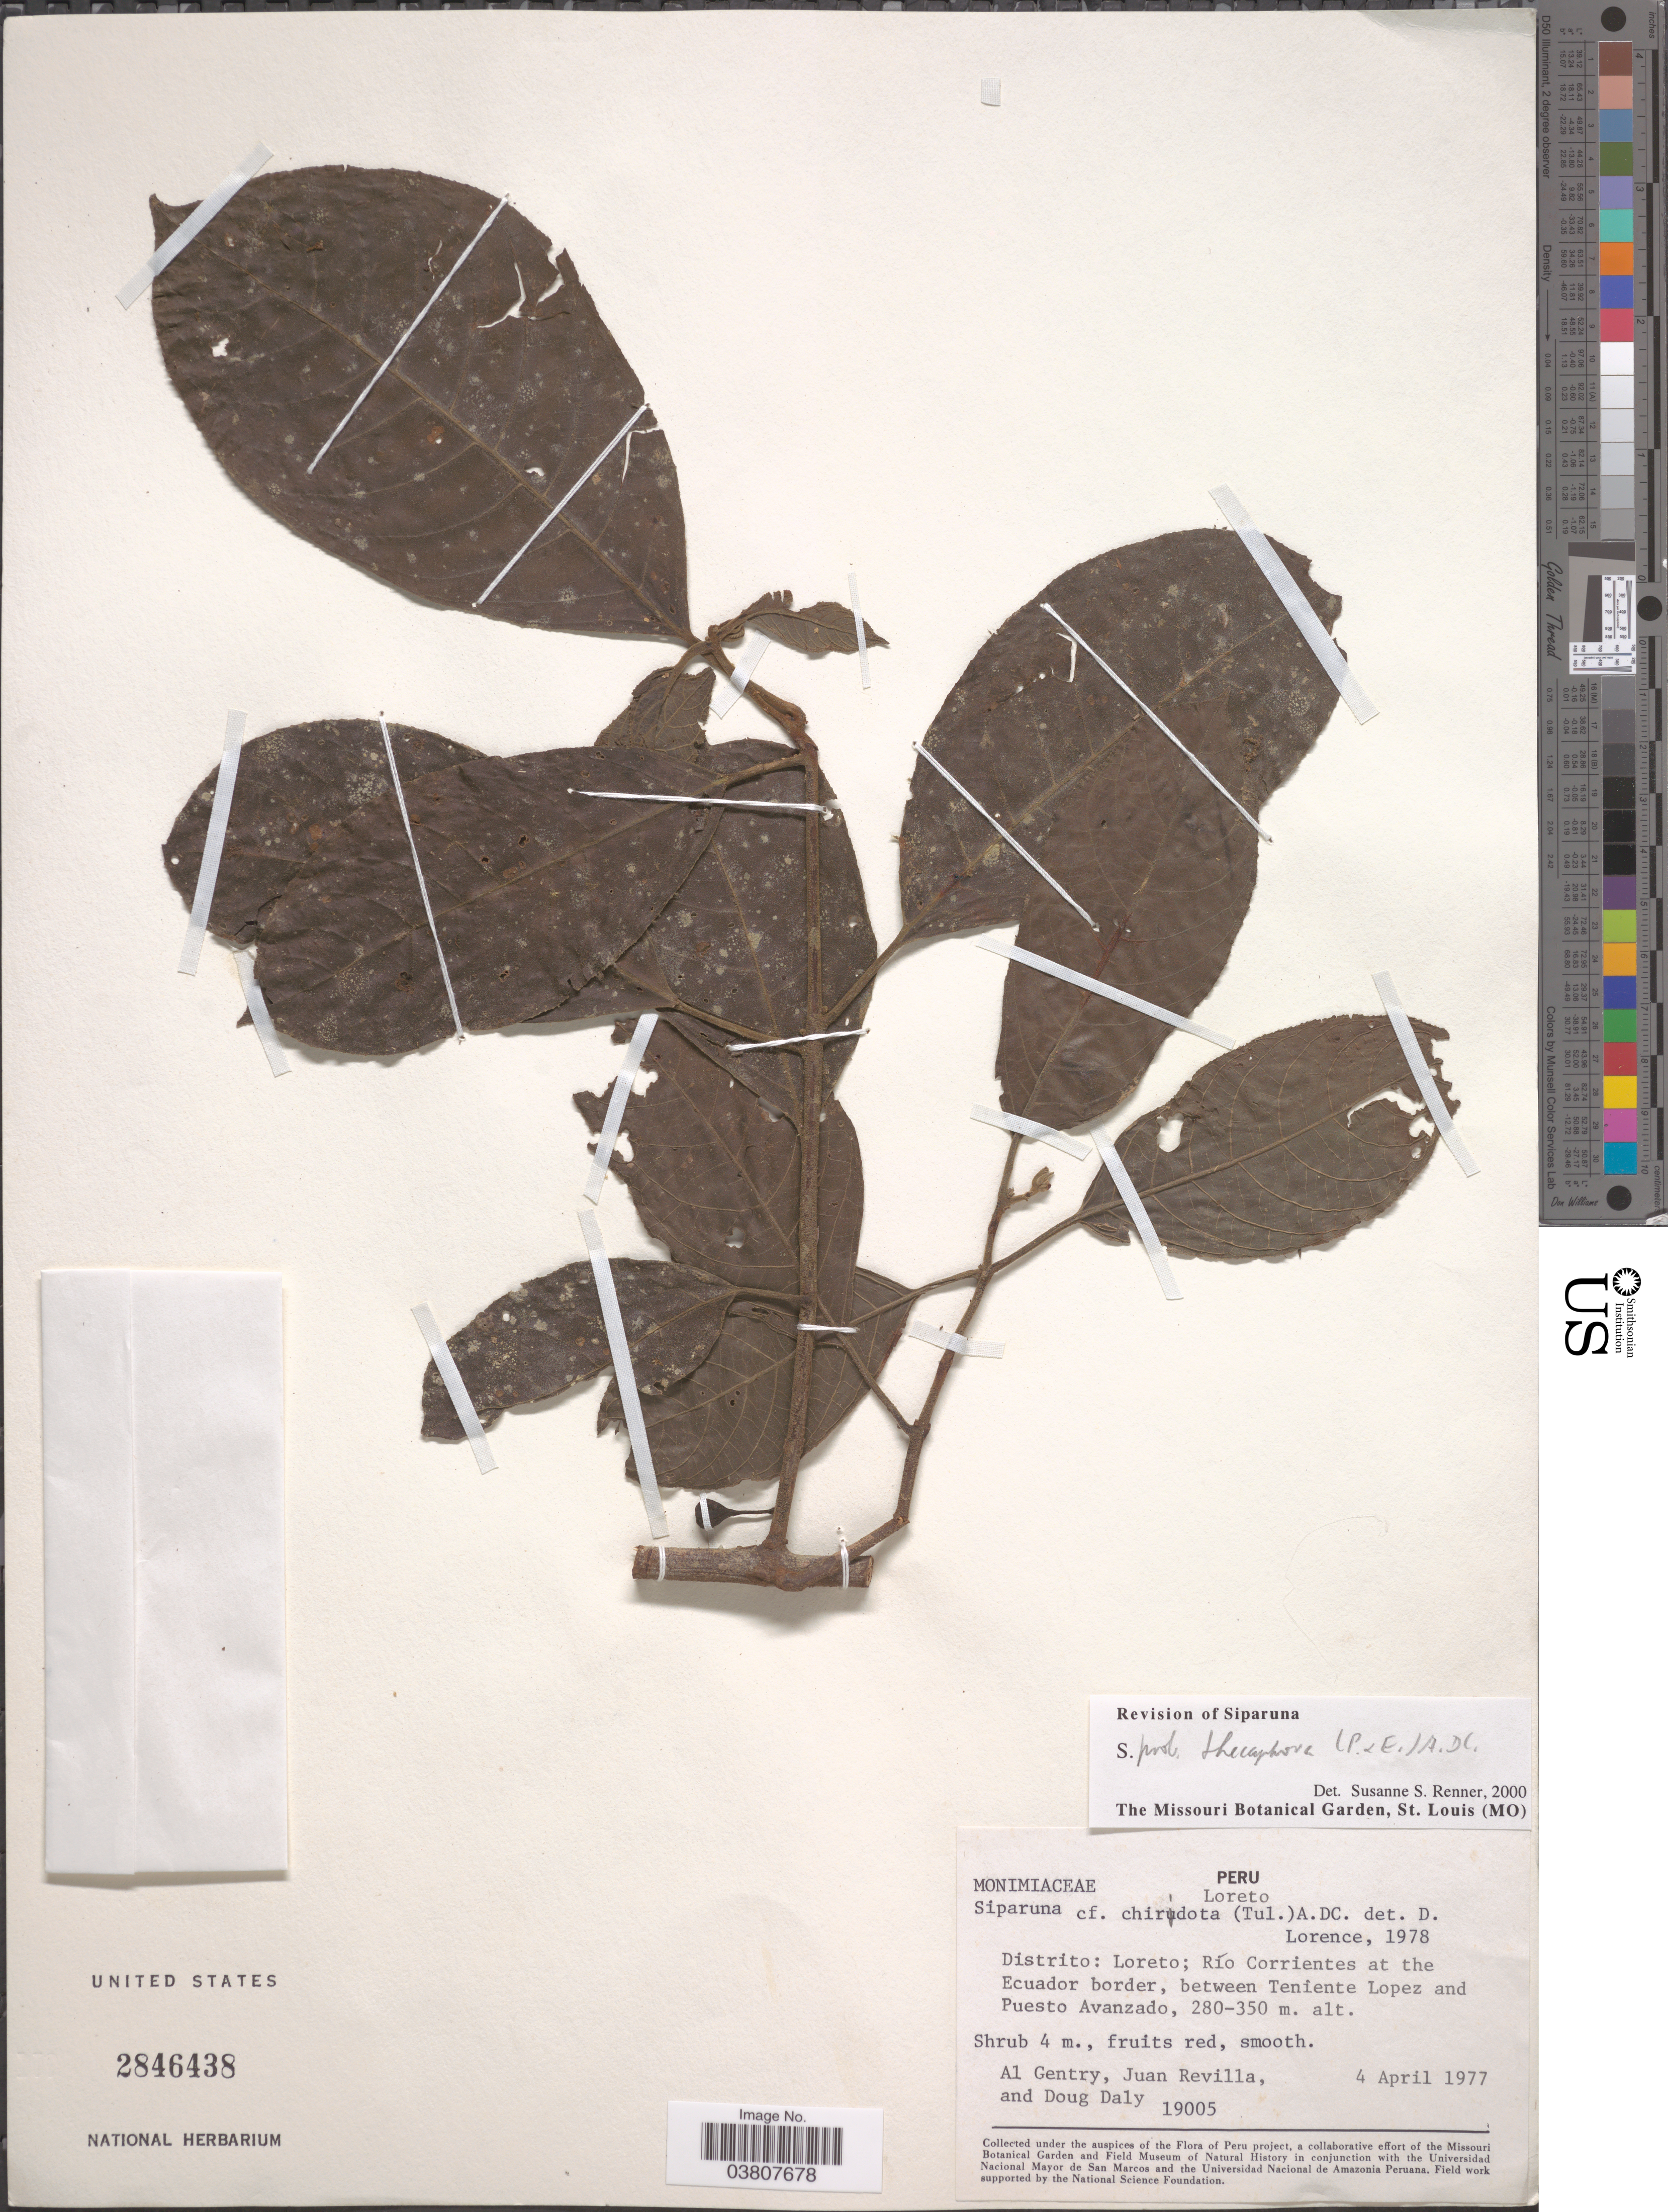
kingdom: Plantae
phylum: Tracheophyta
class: Magnoliopsida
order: Laurales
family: Siparunaceae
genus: Siparuna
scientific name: Siparuna thecaphora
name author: (Poepp. & Endl.) A. DC.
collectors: A. H. Gentry, J. Revilla & D. C. Daly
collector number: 19005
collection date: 1977-04-04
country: Peru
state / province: Loreto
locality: Distrito: Loreto; Río Corrientes at the Ecuador border, between Teniente Lopez and Puesto Avanzado.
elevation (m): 280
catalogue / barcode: US 2846438